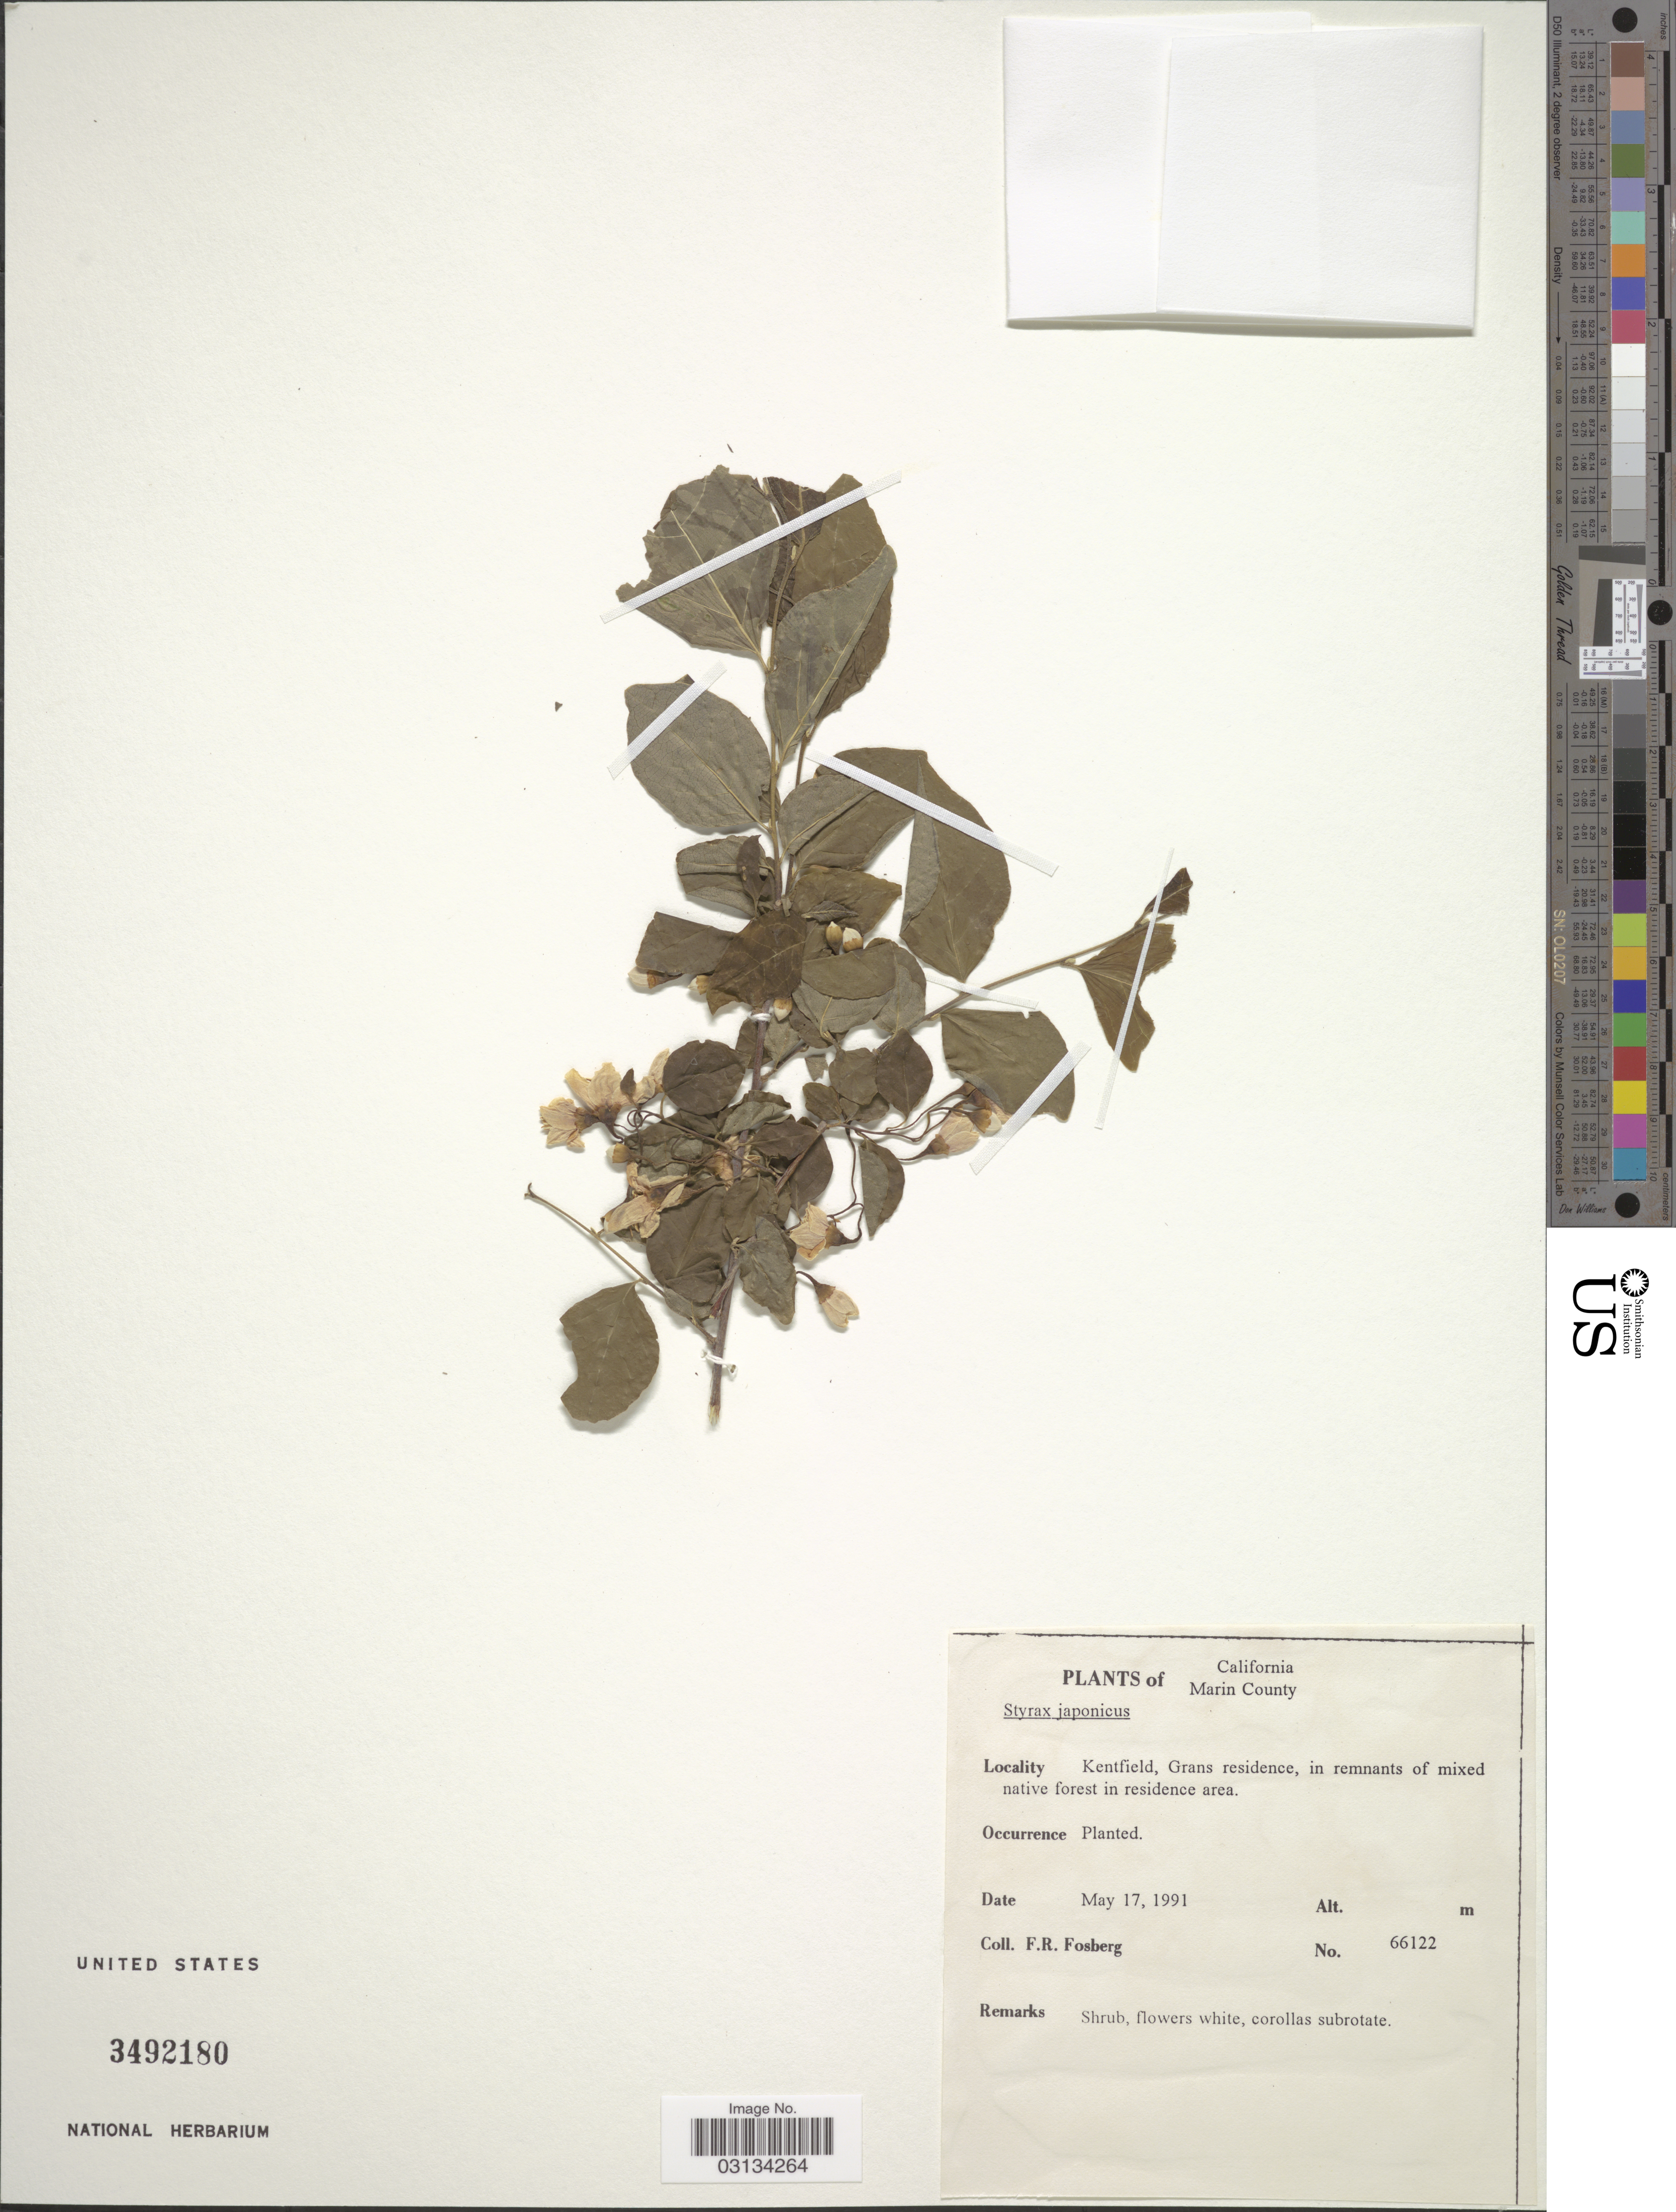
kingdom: Plantae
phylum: Tracheophyta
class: Magnoliopsida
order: Ericales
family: Styracaceae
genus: Styrax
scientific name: Styrax japonicus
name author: Siebold & Zucc.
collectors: F. R. Fosberg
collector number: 66122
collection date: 1991-05-17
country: United States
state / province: California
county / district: Marin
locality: Marin County. Kentfield, Grans residence, in remnants of mixed native forest in residence area.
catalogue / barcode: US 3492180